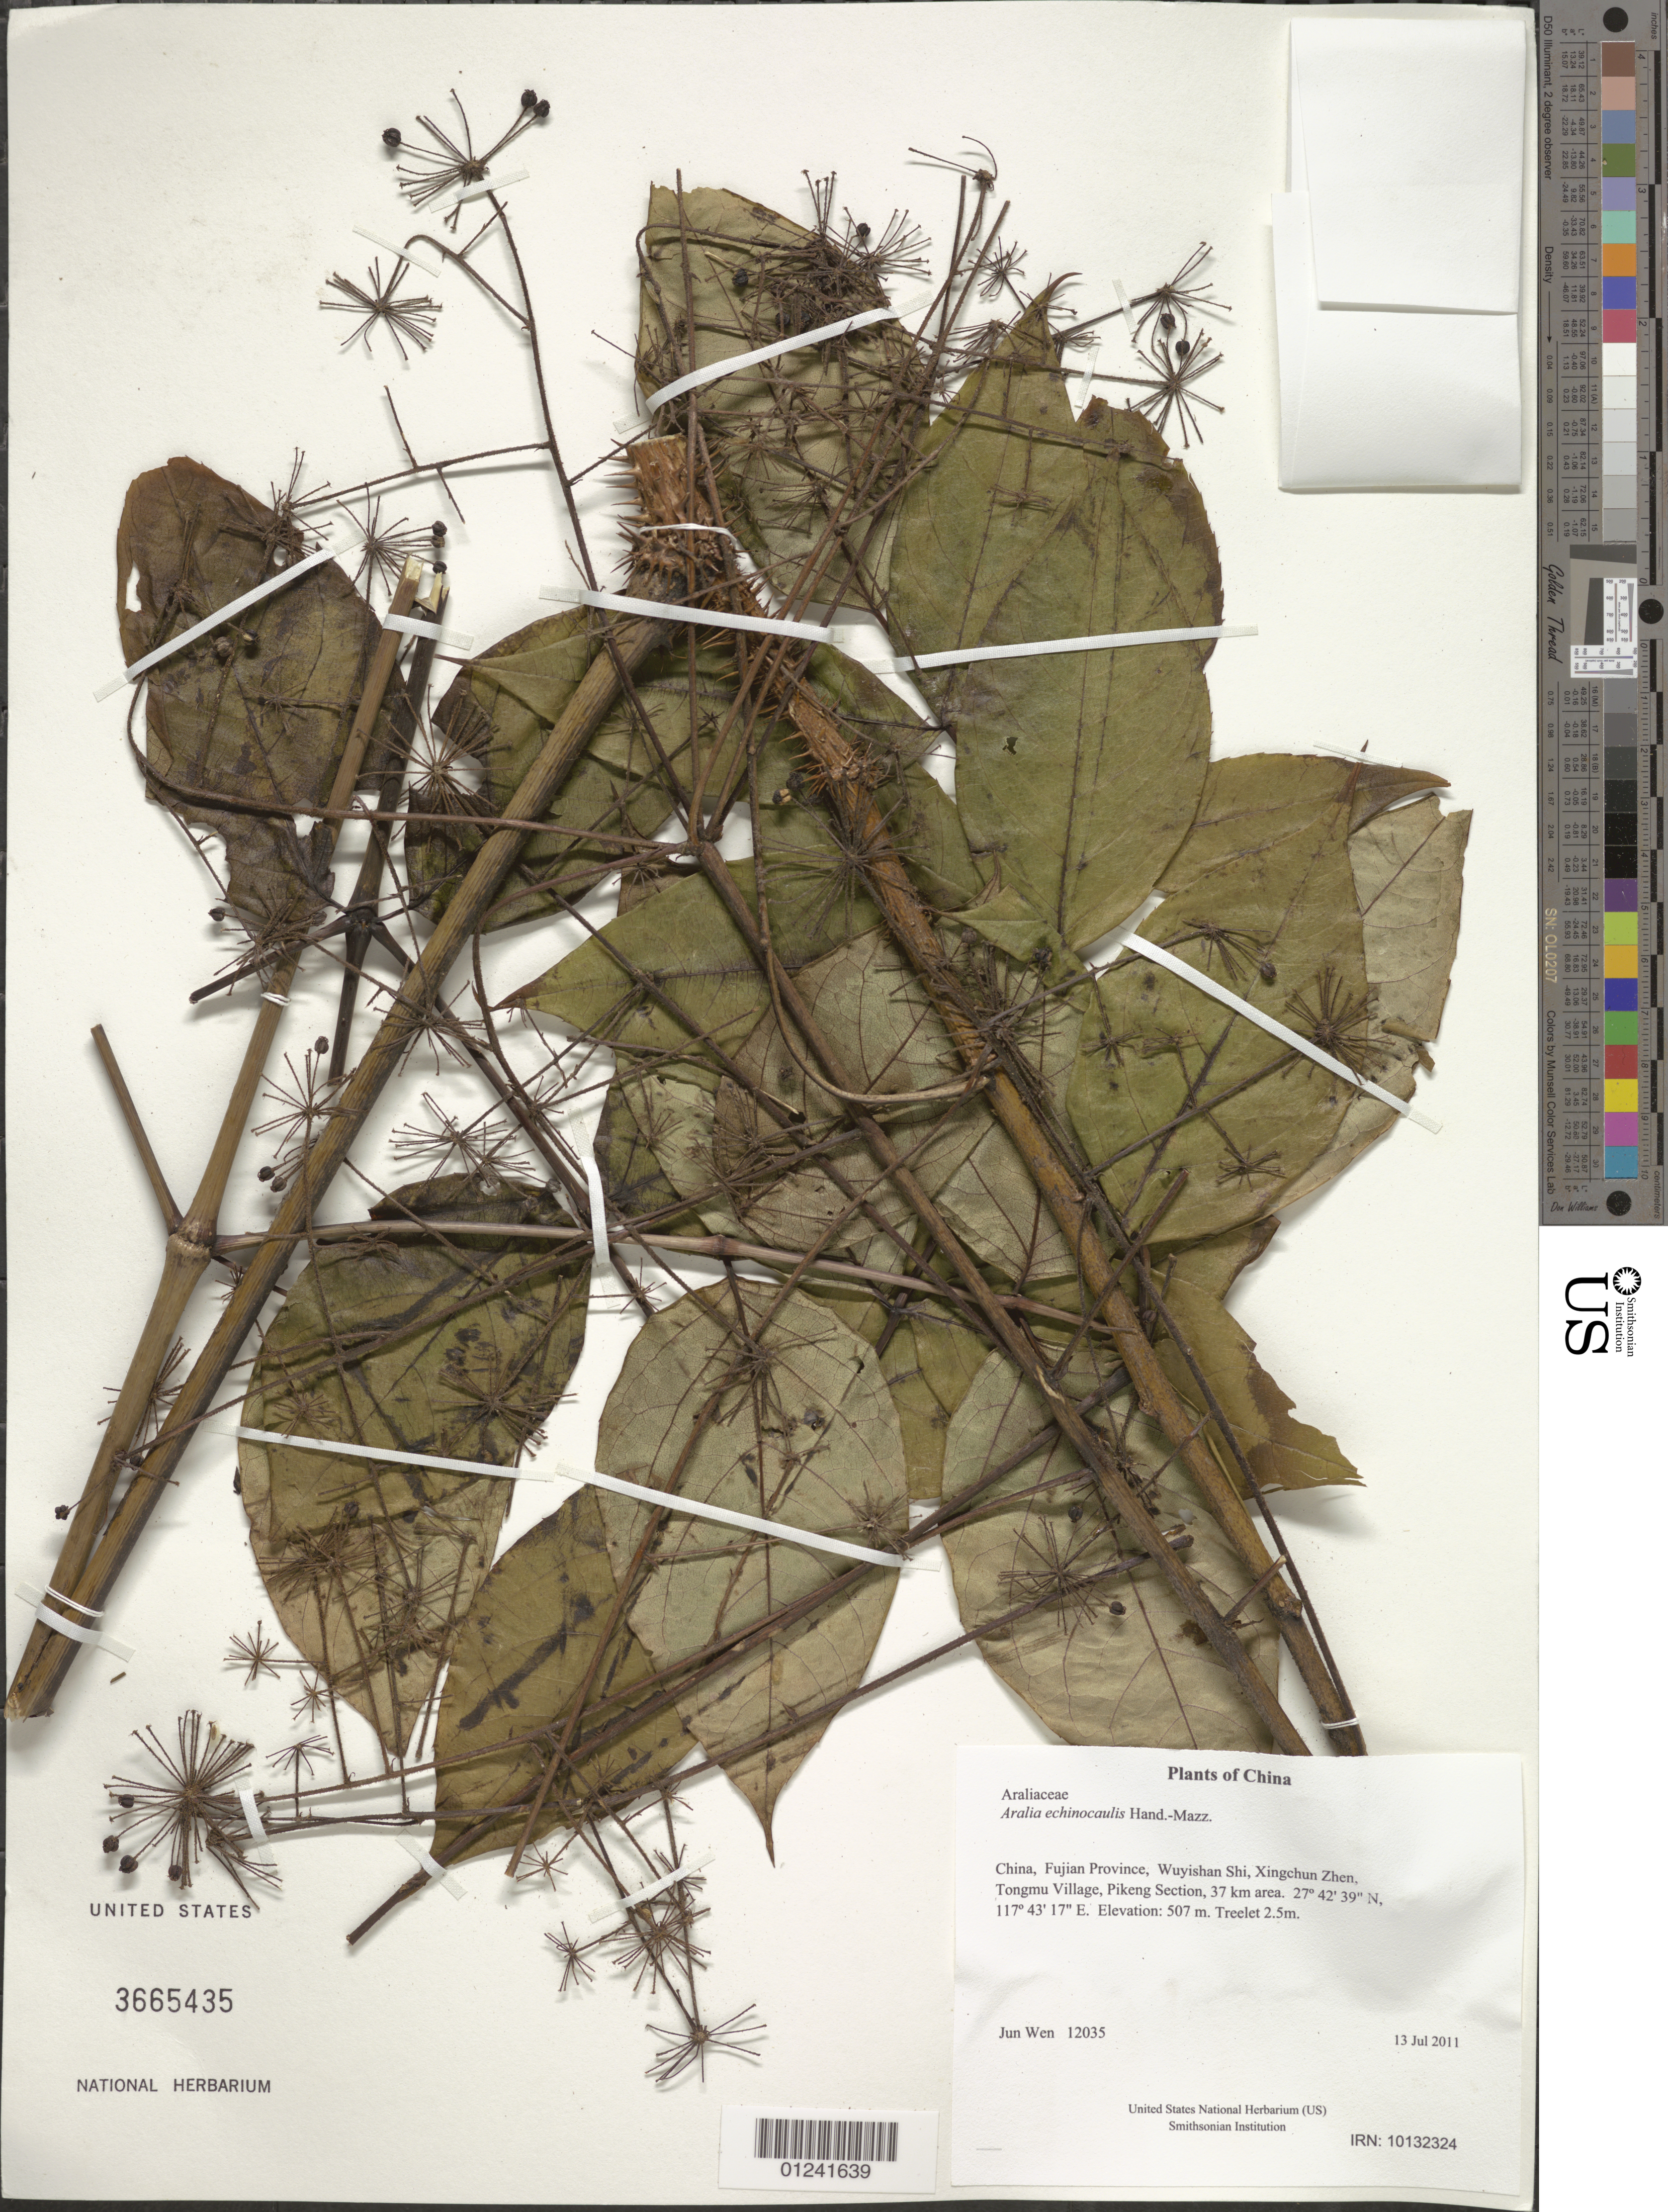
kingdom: Plantae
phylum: Tracheophyta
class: Magnoliopsida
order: Apiales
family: Araliaceae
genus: Aralia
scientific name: Aralia echinocaulis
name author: Hand.-Mazz.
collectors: J. Wen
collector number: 12035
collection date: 2011-07-13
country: China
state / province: Fujian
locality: Wuyishan Shi, Xingchun Zhen, Tongmu Village, Pikeng Section, 37 km area.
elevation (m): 507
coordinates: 27 42 38.9 N, 117 43 16.6 E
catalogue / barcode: US 3665435